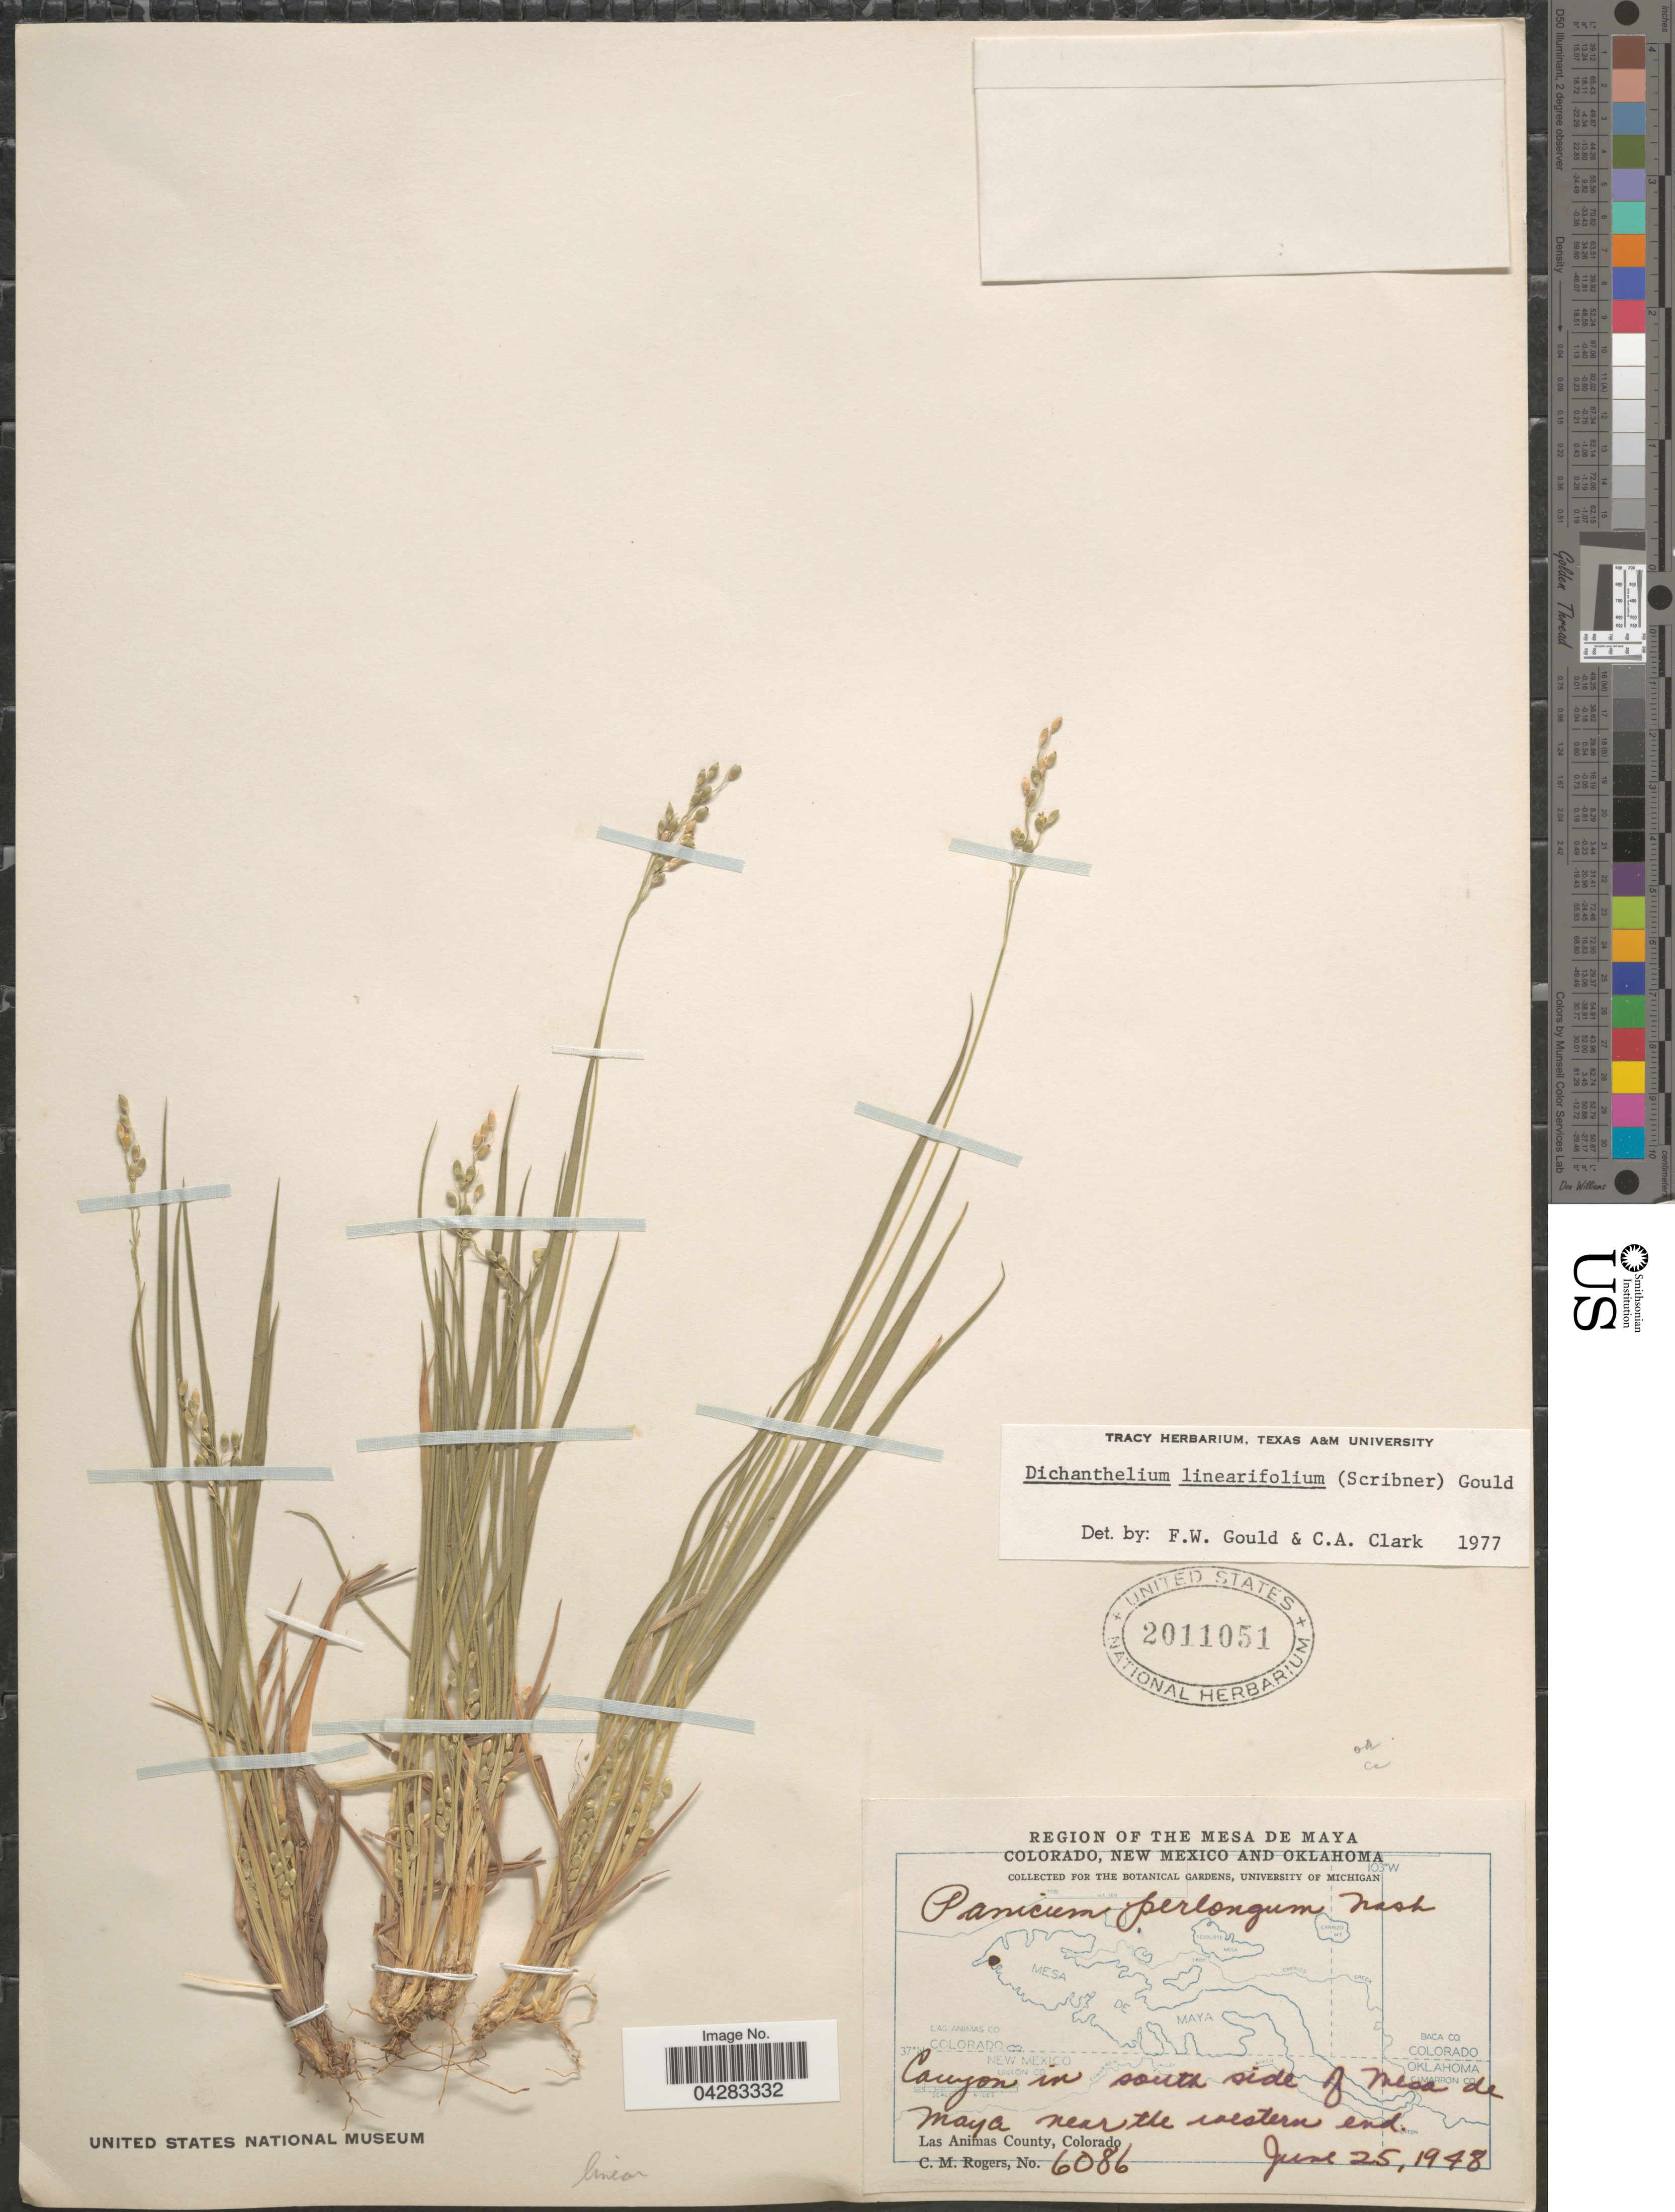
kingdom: Plantae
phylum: Tracheophyta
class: Liliopsida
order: Poales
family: Poaceae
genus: Dichanthelium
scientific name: Dichanthelium linearifolium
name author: (Scribn.) Gould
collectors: C. M. Rogers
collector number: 6086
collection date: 1948-06-25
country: United States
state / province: Colorado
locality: Region Of The Mesa De Maya. Canyon in south side of Mesa de Maya near the western end. Las Animas County.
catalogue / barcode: US 2011051